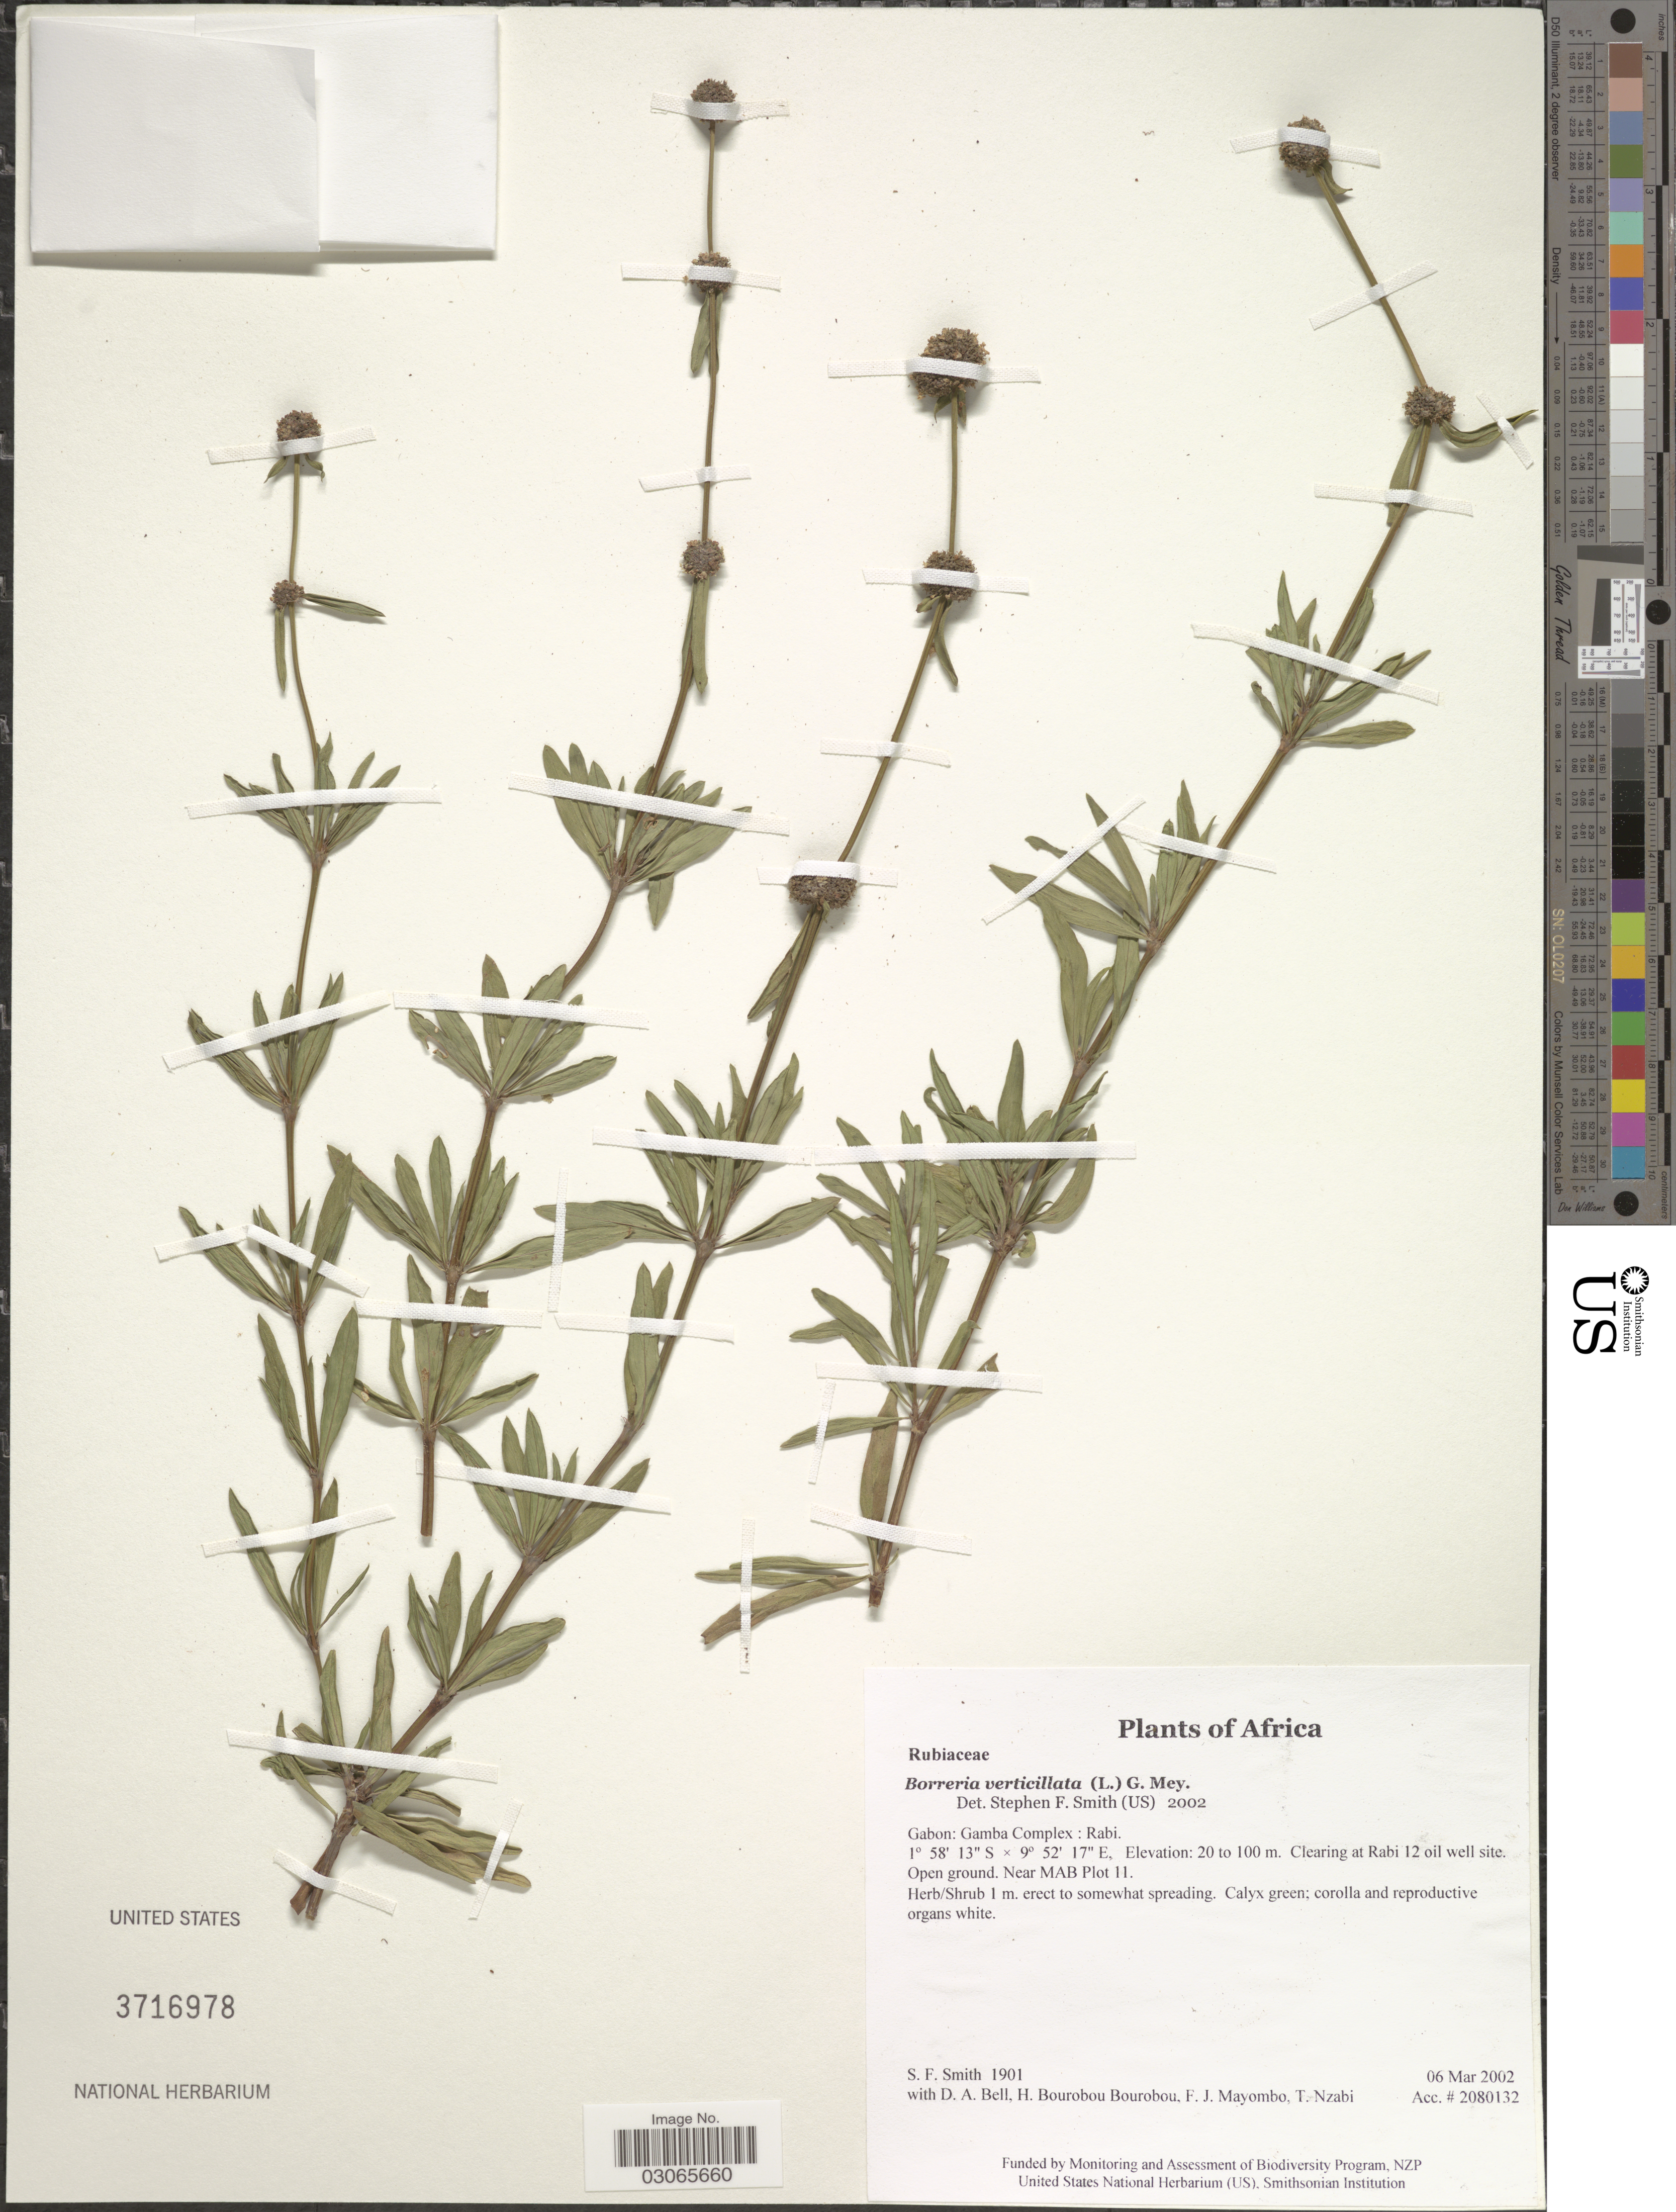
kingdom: Plantae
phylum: Tracheophyta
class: Magnoliopsida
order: Gentianales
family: Rubiaceae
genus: Borreria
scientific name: Borreria verticillata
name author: (L.) G. Mey.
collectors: S.F. Smith, D. A. Bell, H. Bourobou Bourobou & F. J. Mayombo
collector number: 1901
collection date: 2002-03-06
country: Gabon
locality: Gamba Complex: Rabi. Clearing at Rabi 12 oil well site. Near MAB Plot 11.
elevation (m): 20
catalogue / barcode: US 3716978